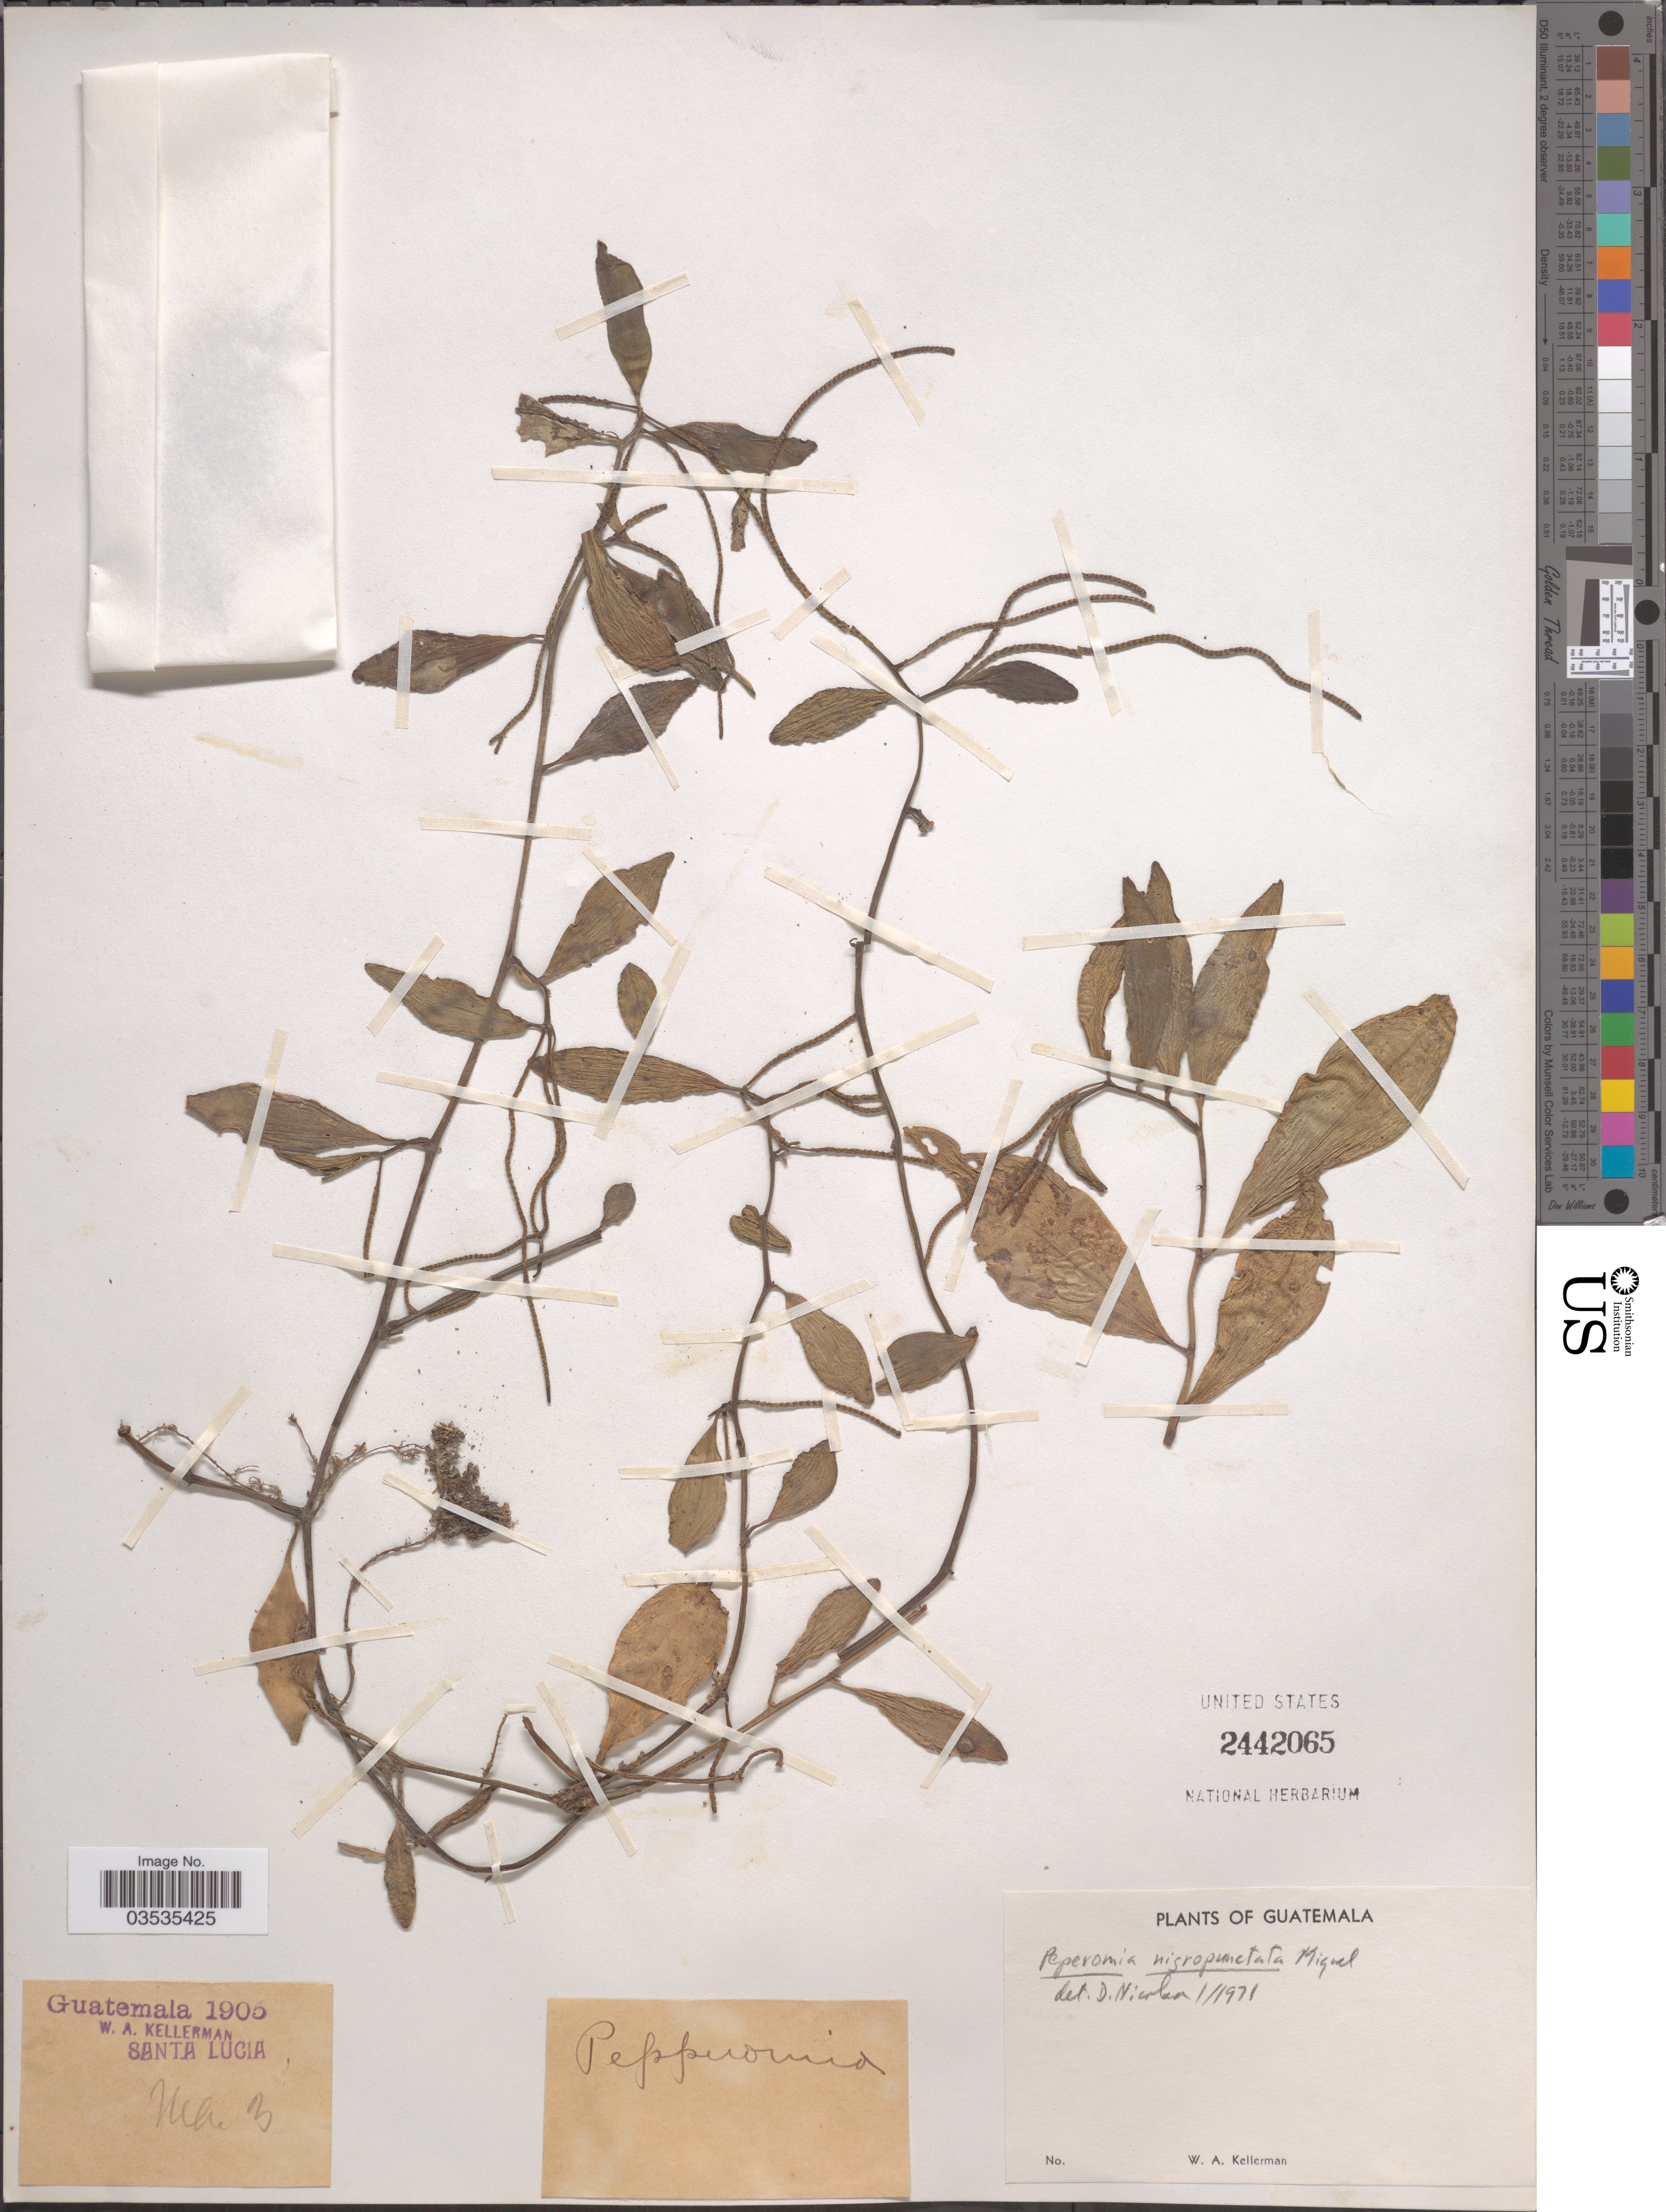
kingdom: Plantae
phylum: Tracheophyta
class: Magnoliopsida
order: Piperales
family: Piperaceae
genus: Peperomia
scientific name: Peperomia nigropunctata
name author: Miq.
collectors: W. Kellerman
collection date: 1905-03-03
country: Guatemala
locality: Santa Lucia.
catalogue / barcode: US 2442065